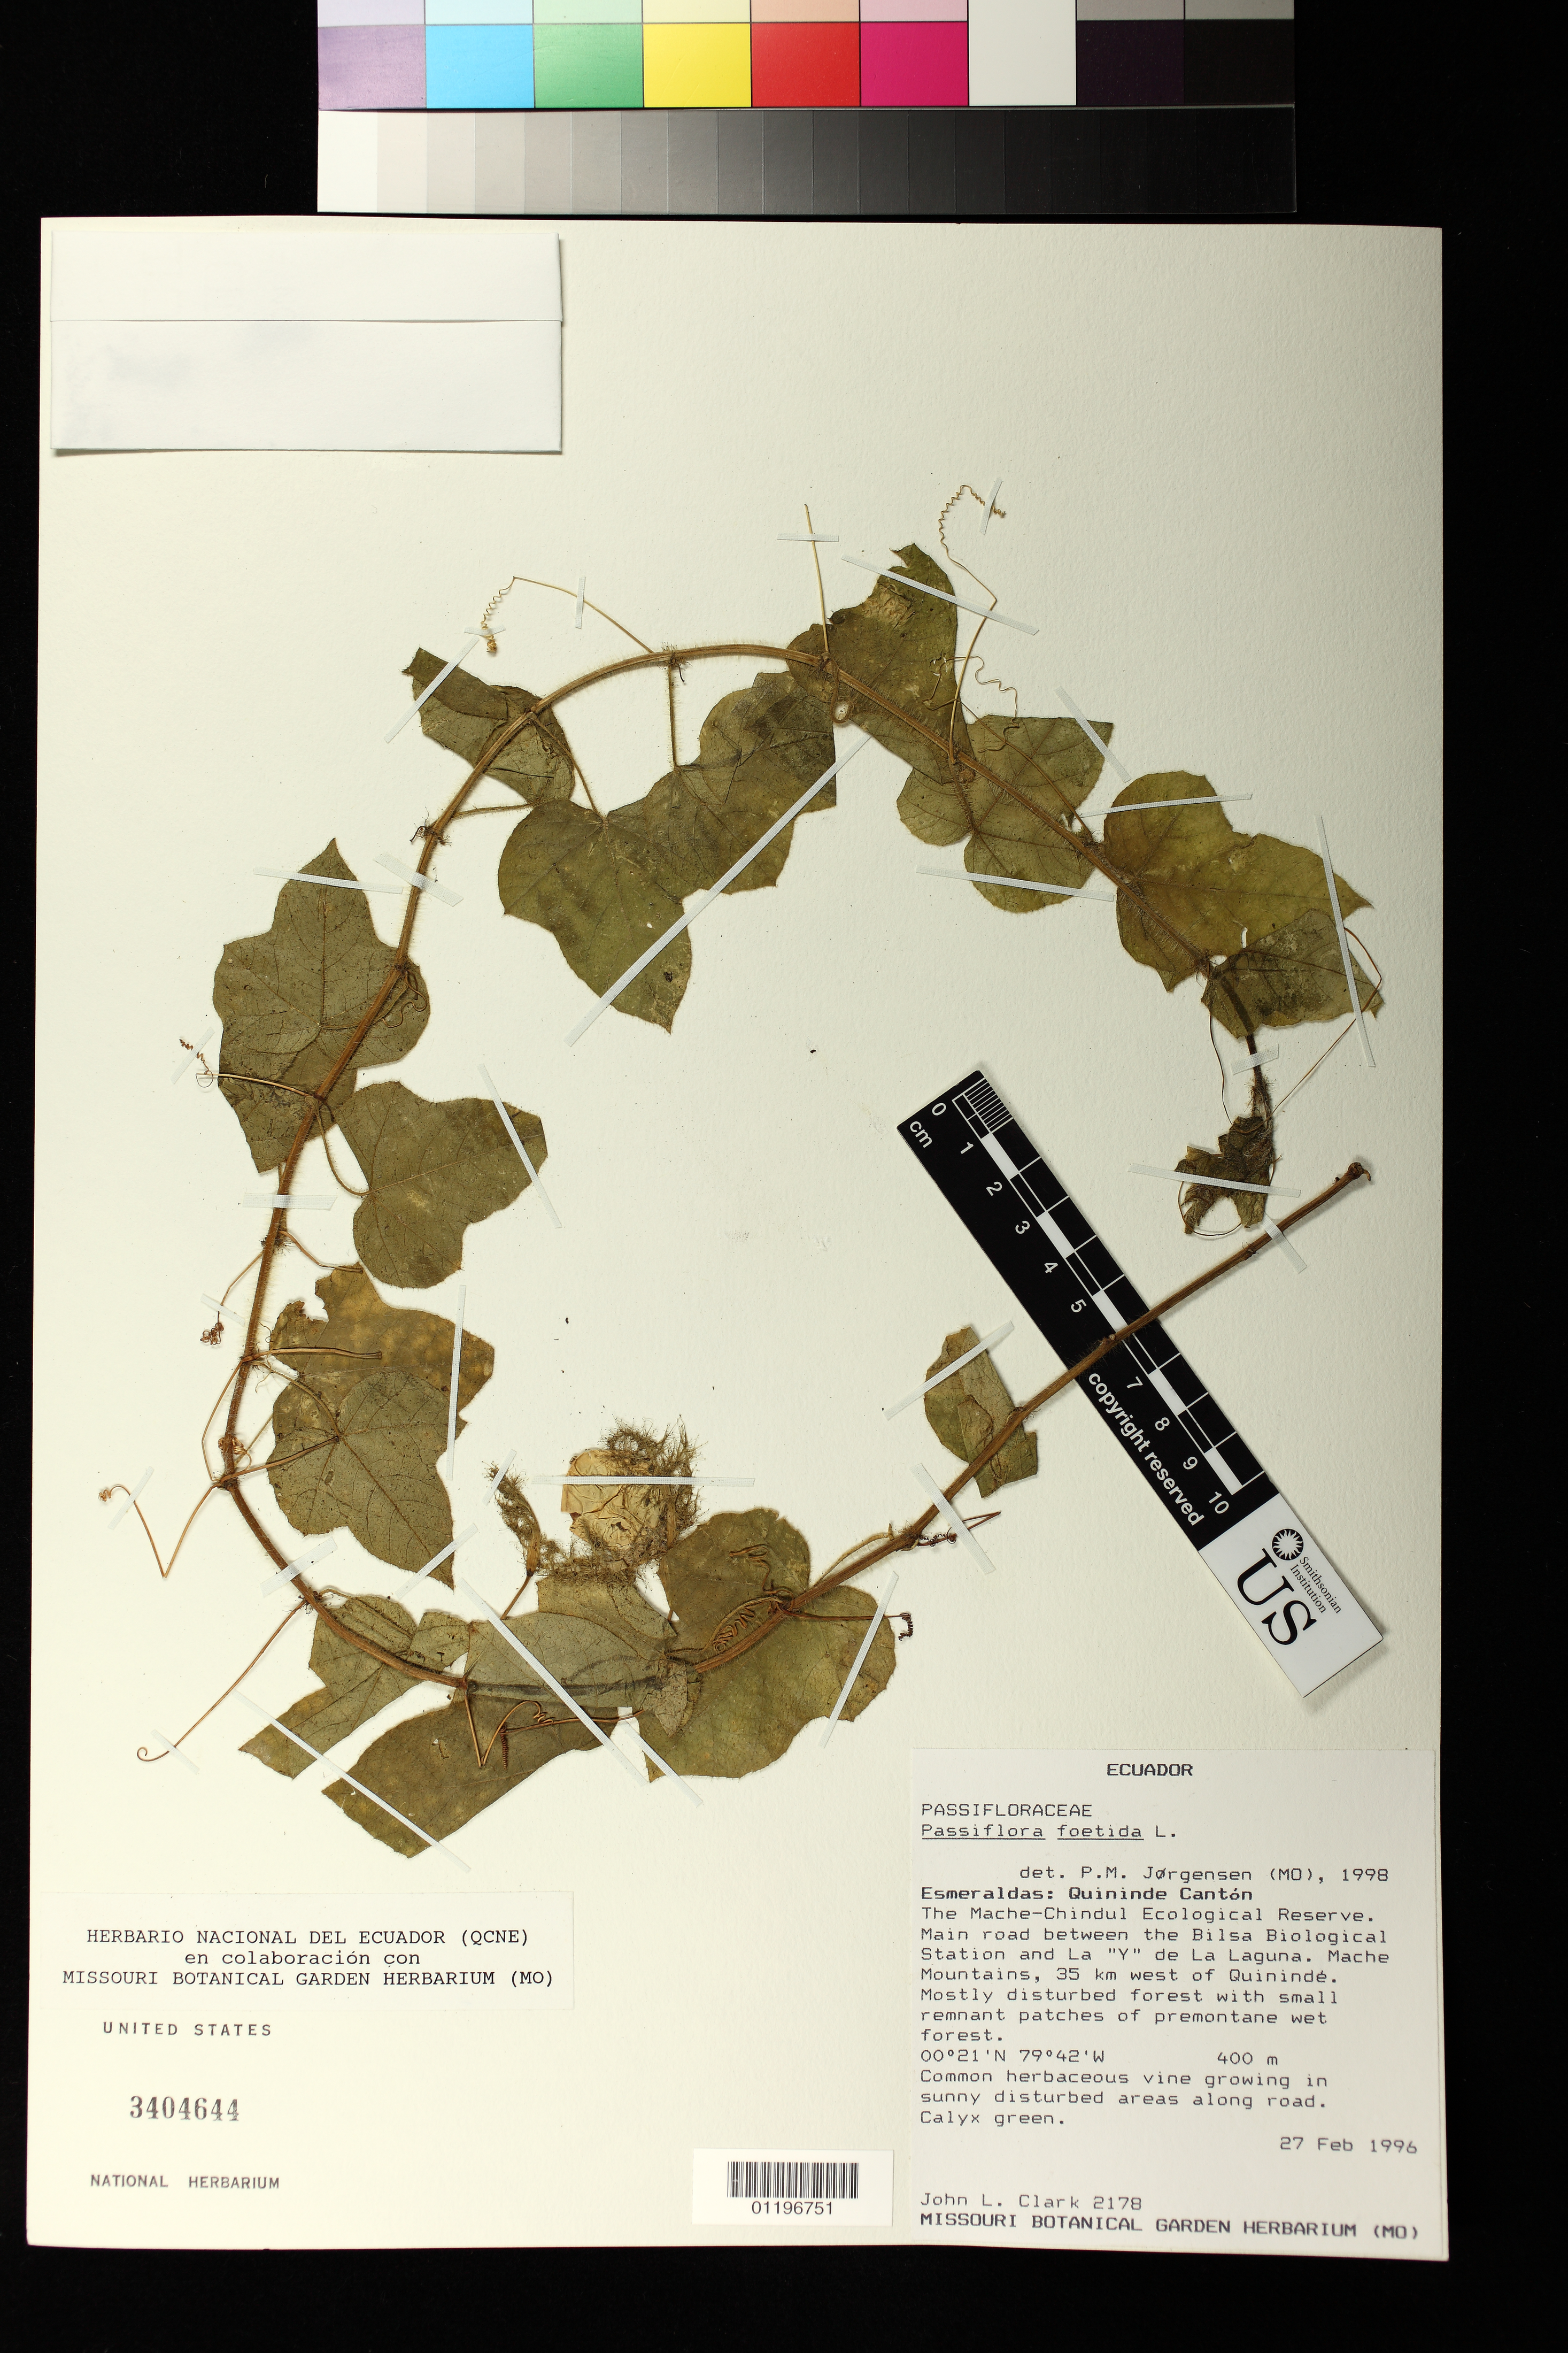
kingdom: Plantae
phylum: Tracheophyta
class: Magnoliopsida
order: Malpighiales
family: Passifloraceae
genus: Passiflora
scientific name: Passiflora foetida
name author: L.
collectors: J. L. Clark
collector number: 2178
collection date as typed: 27 Feb 1996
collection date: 1996-02-27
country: Ecuador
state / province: Esmeraldas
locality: Esmeraldas: Quininde Canton.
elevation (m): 400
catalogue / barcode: US 3404644